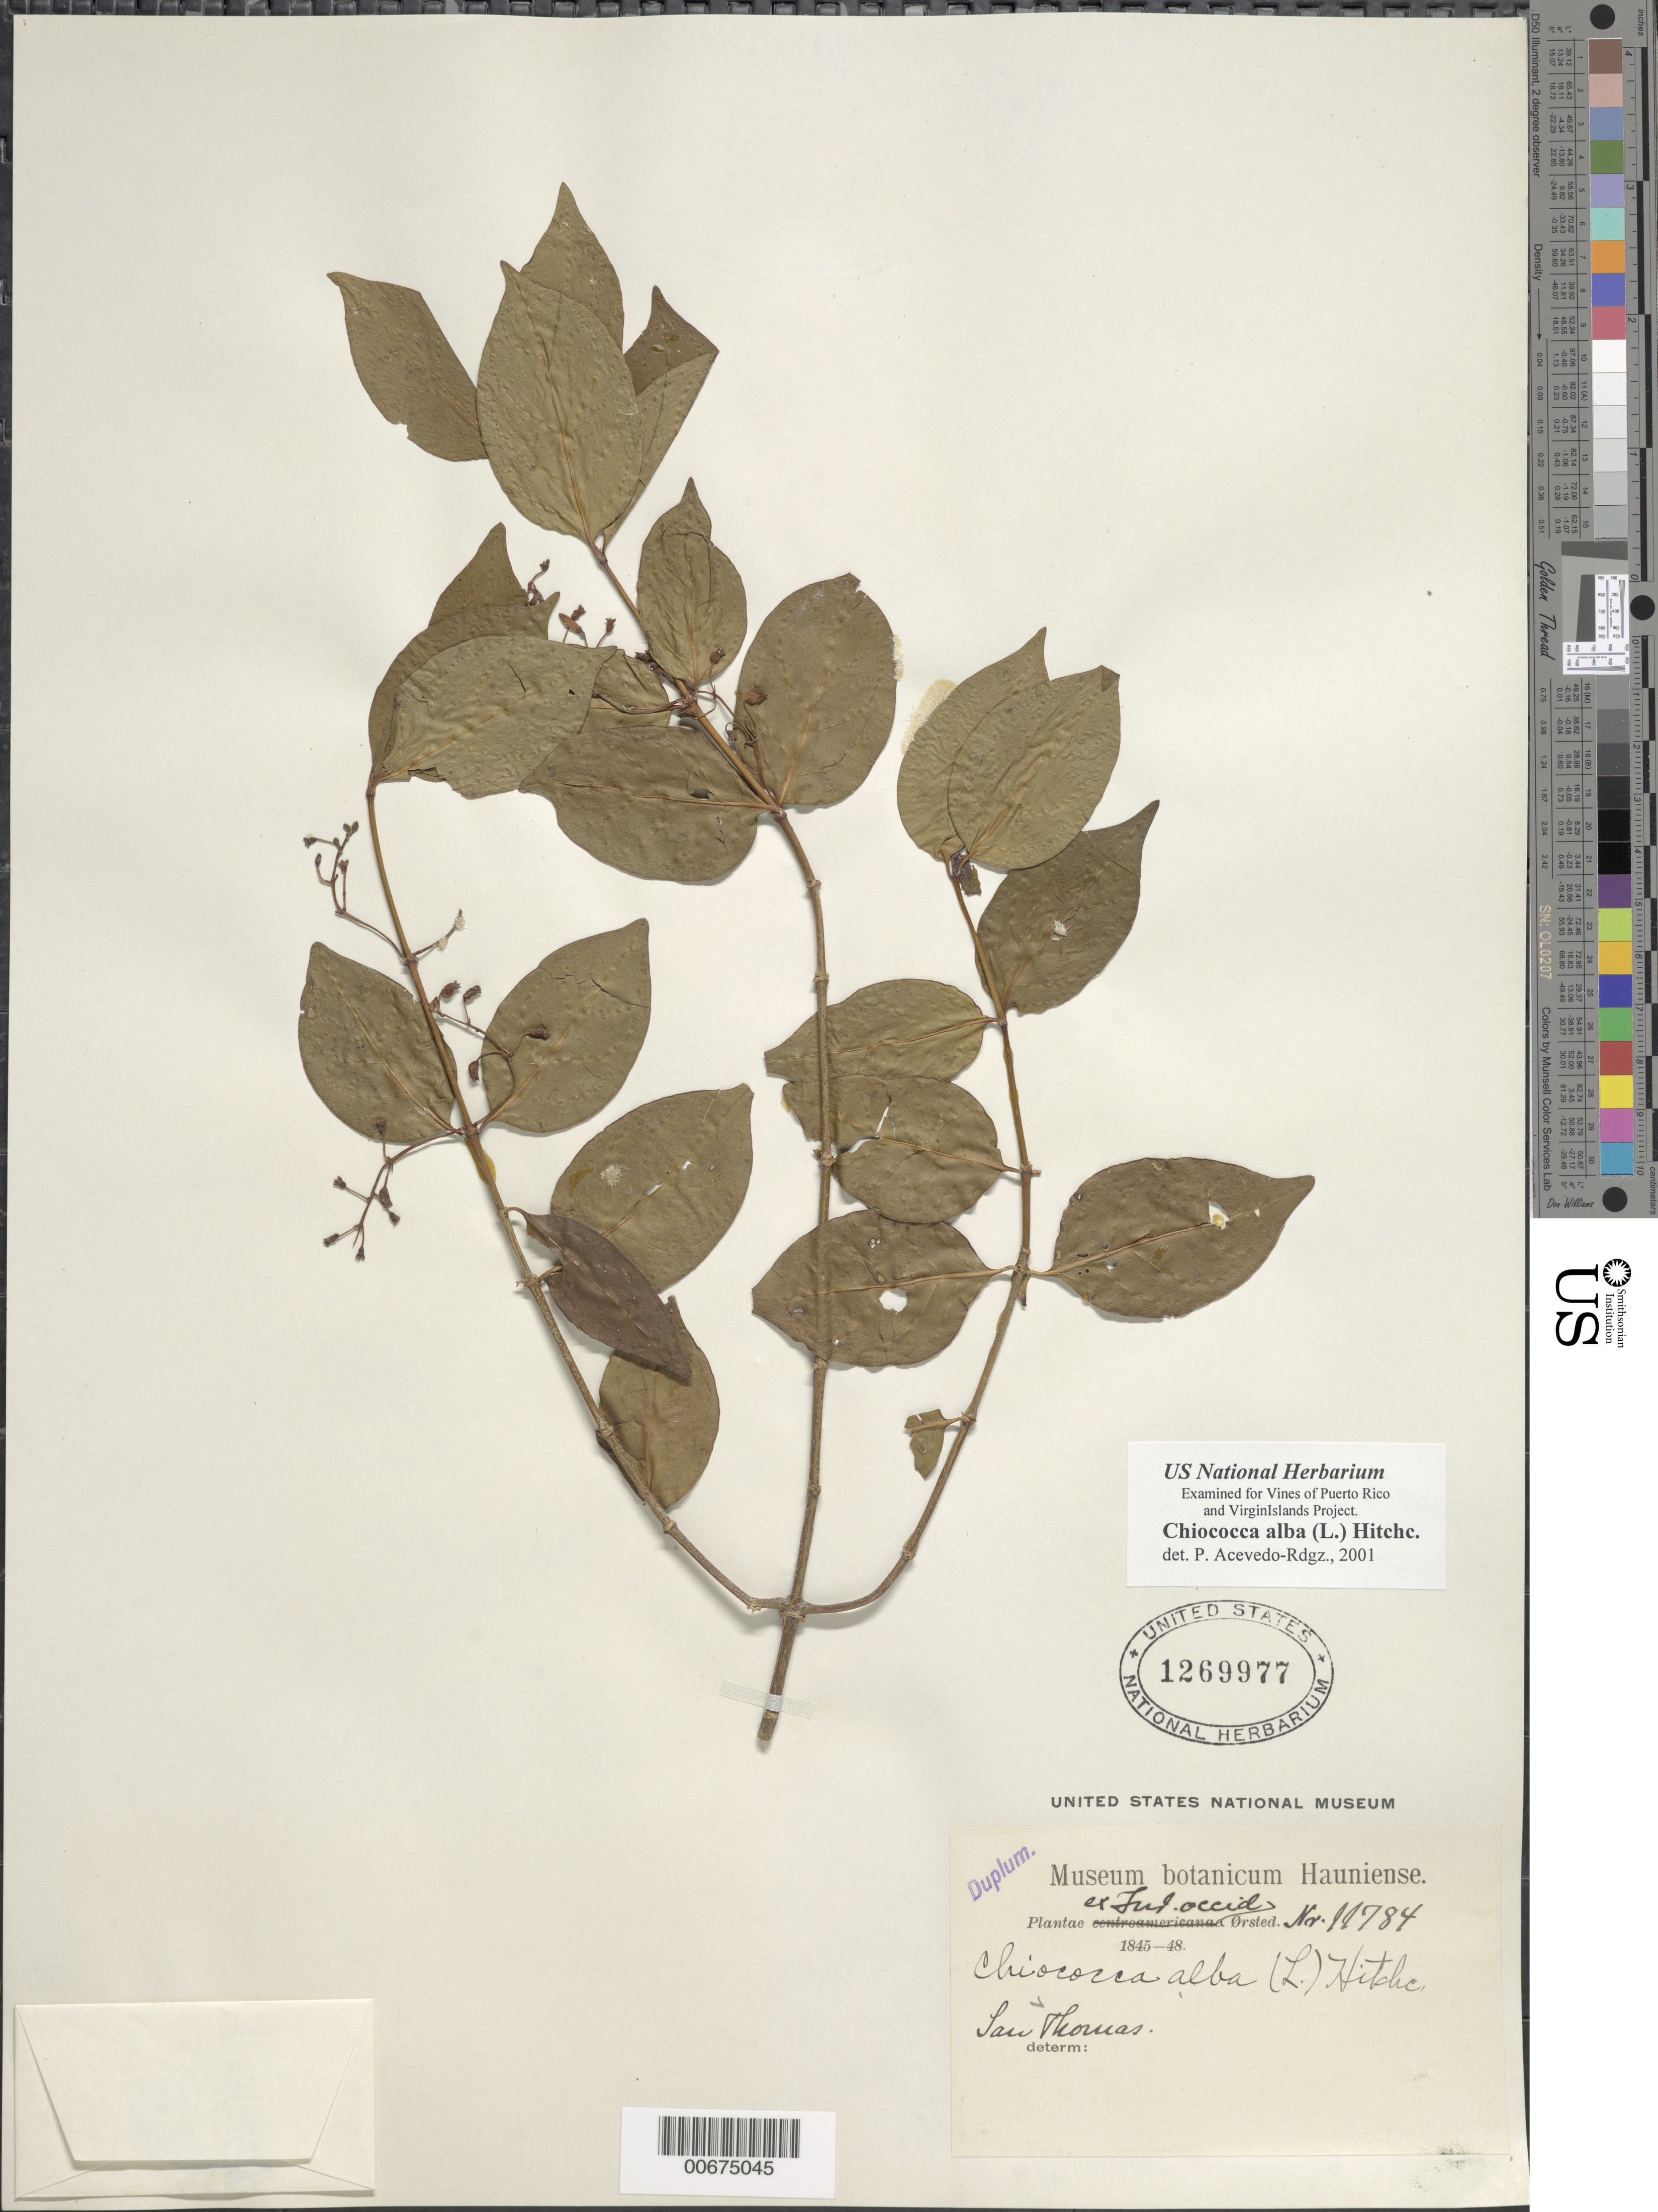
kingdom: Plantae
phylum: Tracheophyta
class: Magnoliopsida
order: Gentianales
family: Rubiaceae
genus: Chiococca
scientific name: Chiococca alba subsp. alba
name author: (L.) Hitchc.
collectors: Ørsted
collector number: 11784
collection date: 1845/1848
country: Nicaragua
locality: San Thomas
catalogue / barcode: US 1269977